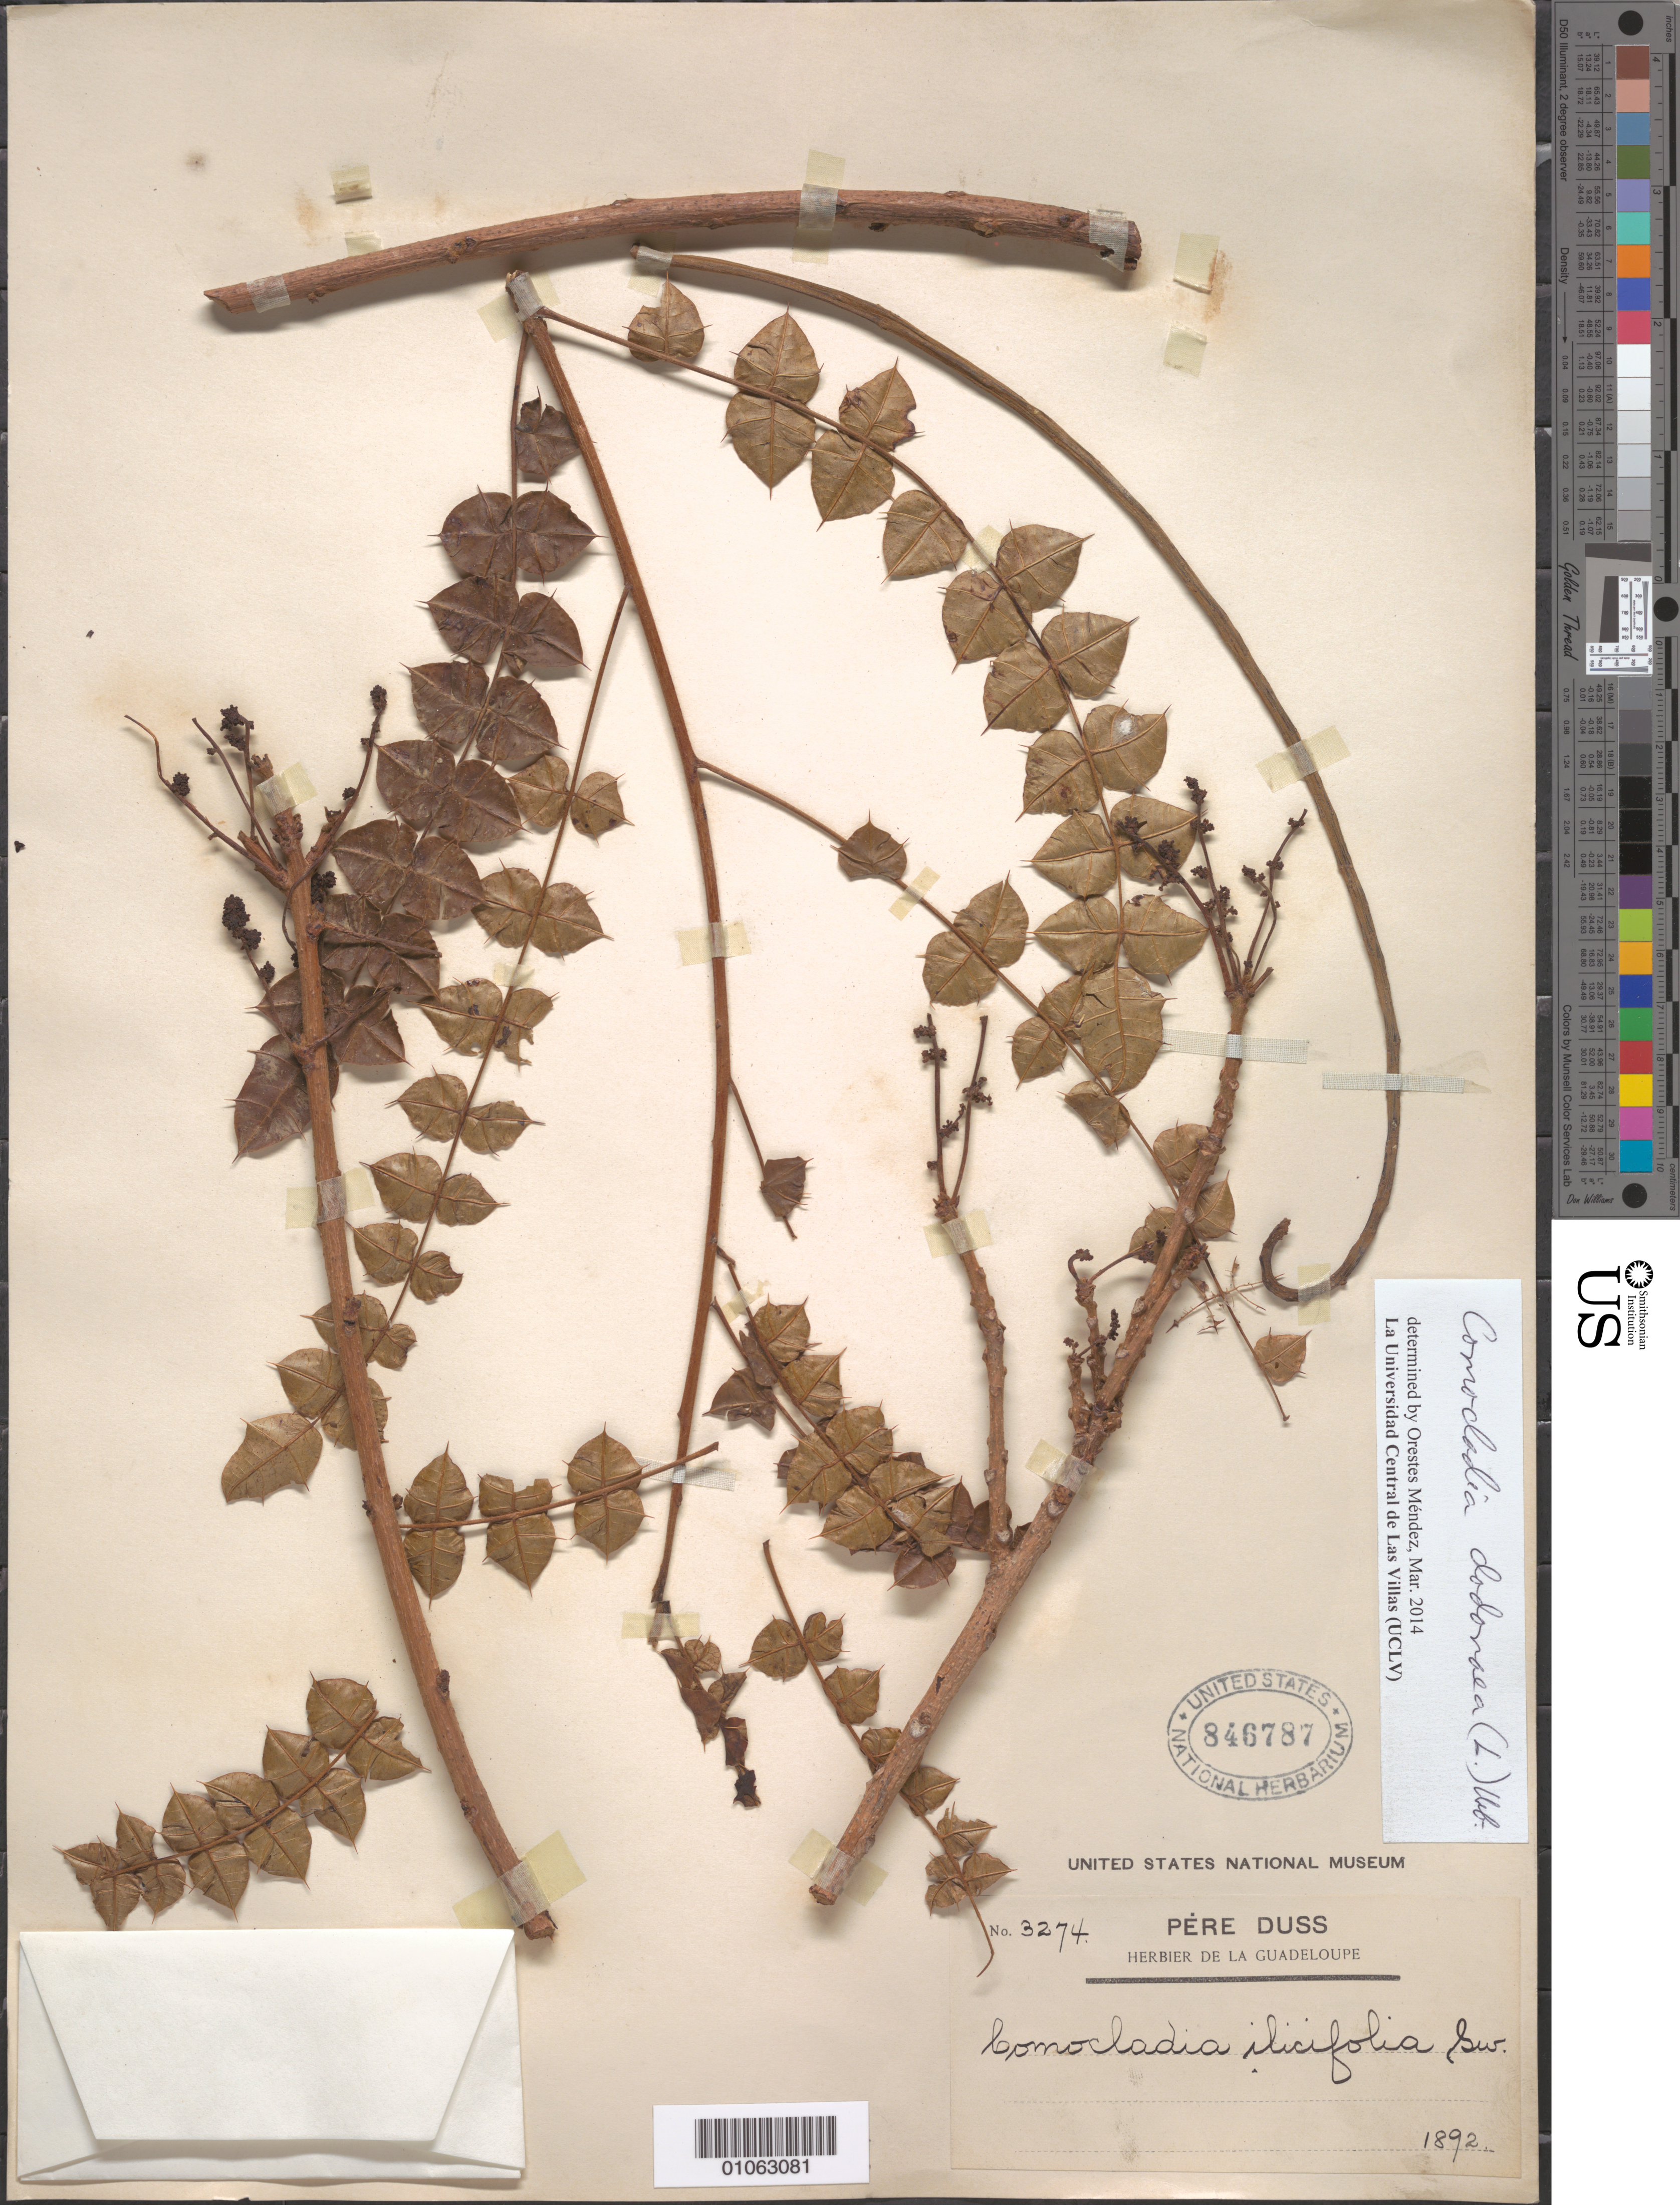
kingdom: Plantae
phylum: Tracheophyta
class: Magnoliopsida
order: Sapindales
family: Anacardiaceae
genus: Comocladia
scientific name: Comocladia dodonaea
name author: (L.) Urb.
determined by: Méndez, Orestes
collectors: Père Duss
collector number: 3274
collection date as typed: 01 Jan 1892 to 31 Dec 1892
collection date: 1892-01-01/1892-12-31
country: Guadeloupe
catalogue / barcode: US 846787